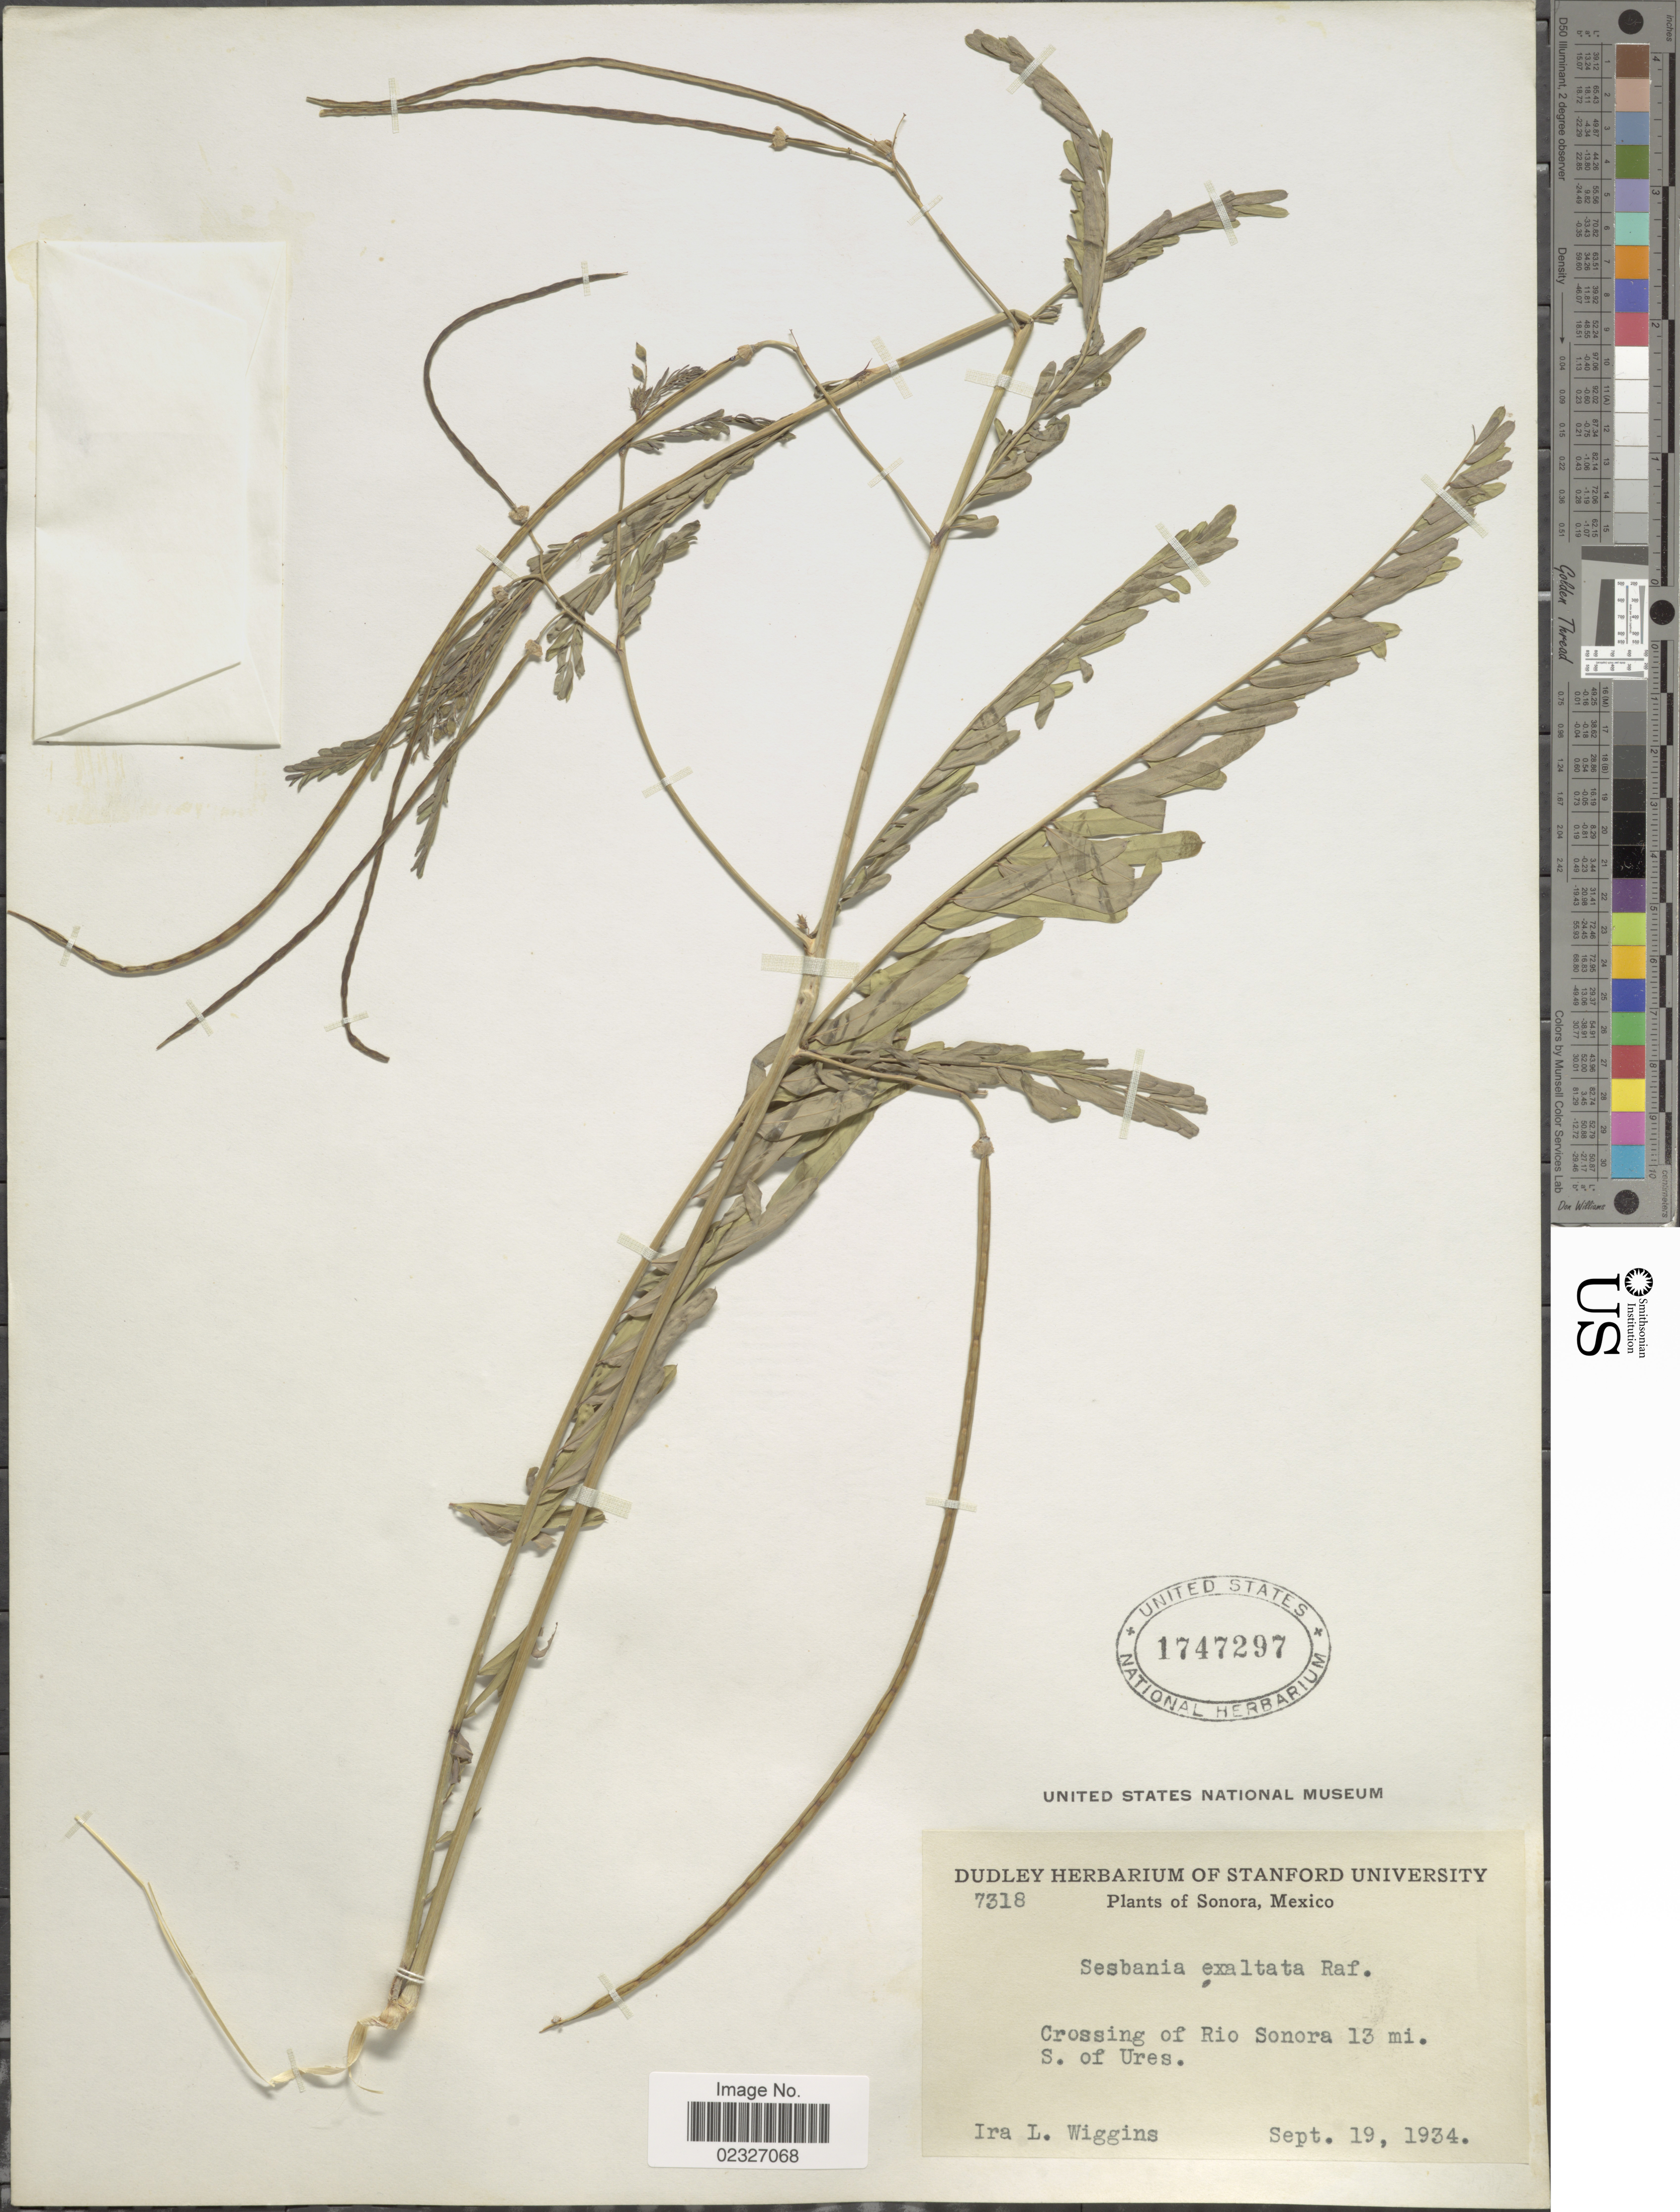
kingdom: Plantae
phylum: Tracheophyta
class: Magnoliopsida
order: Fabales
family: Fabaceae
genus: Sesbania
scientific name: Sesbania exaltata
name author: (Raf.) Cory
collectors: I. L. Wiggins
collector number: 7318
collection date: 1934-09-19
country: Mexico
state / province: Sonora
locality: Crossing of Rio Sonora 13 mi. S. of Ures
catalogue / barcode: US 1747297